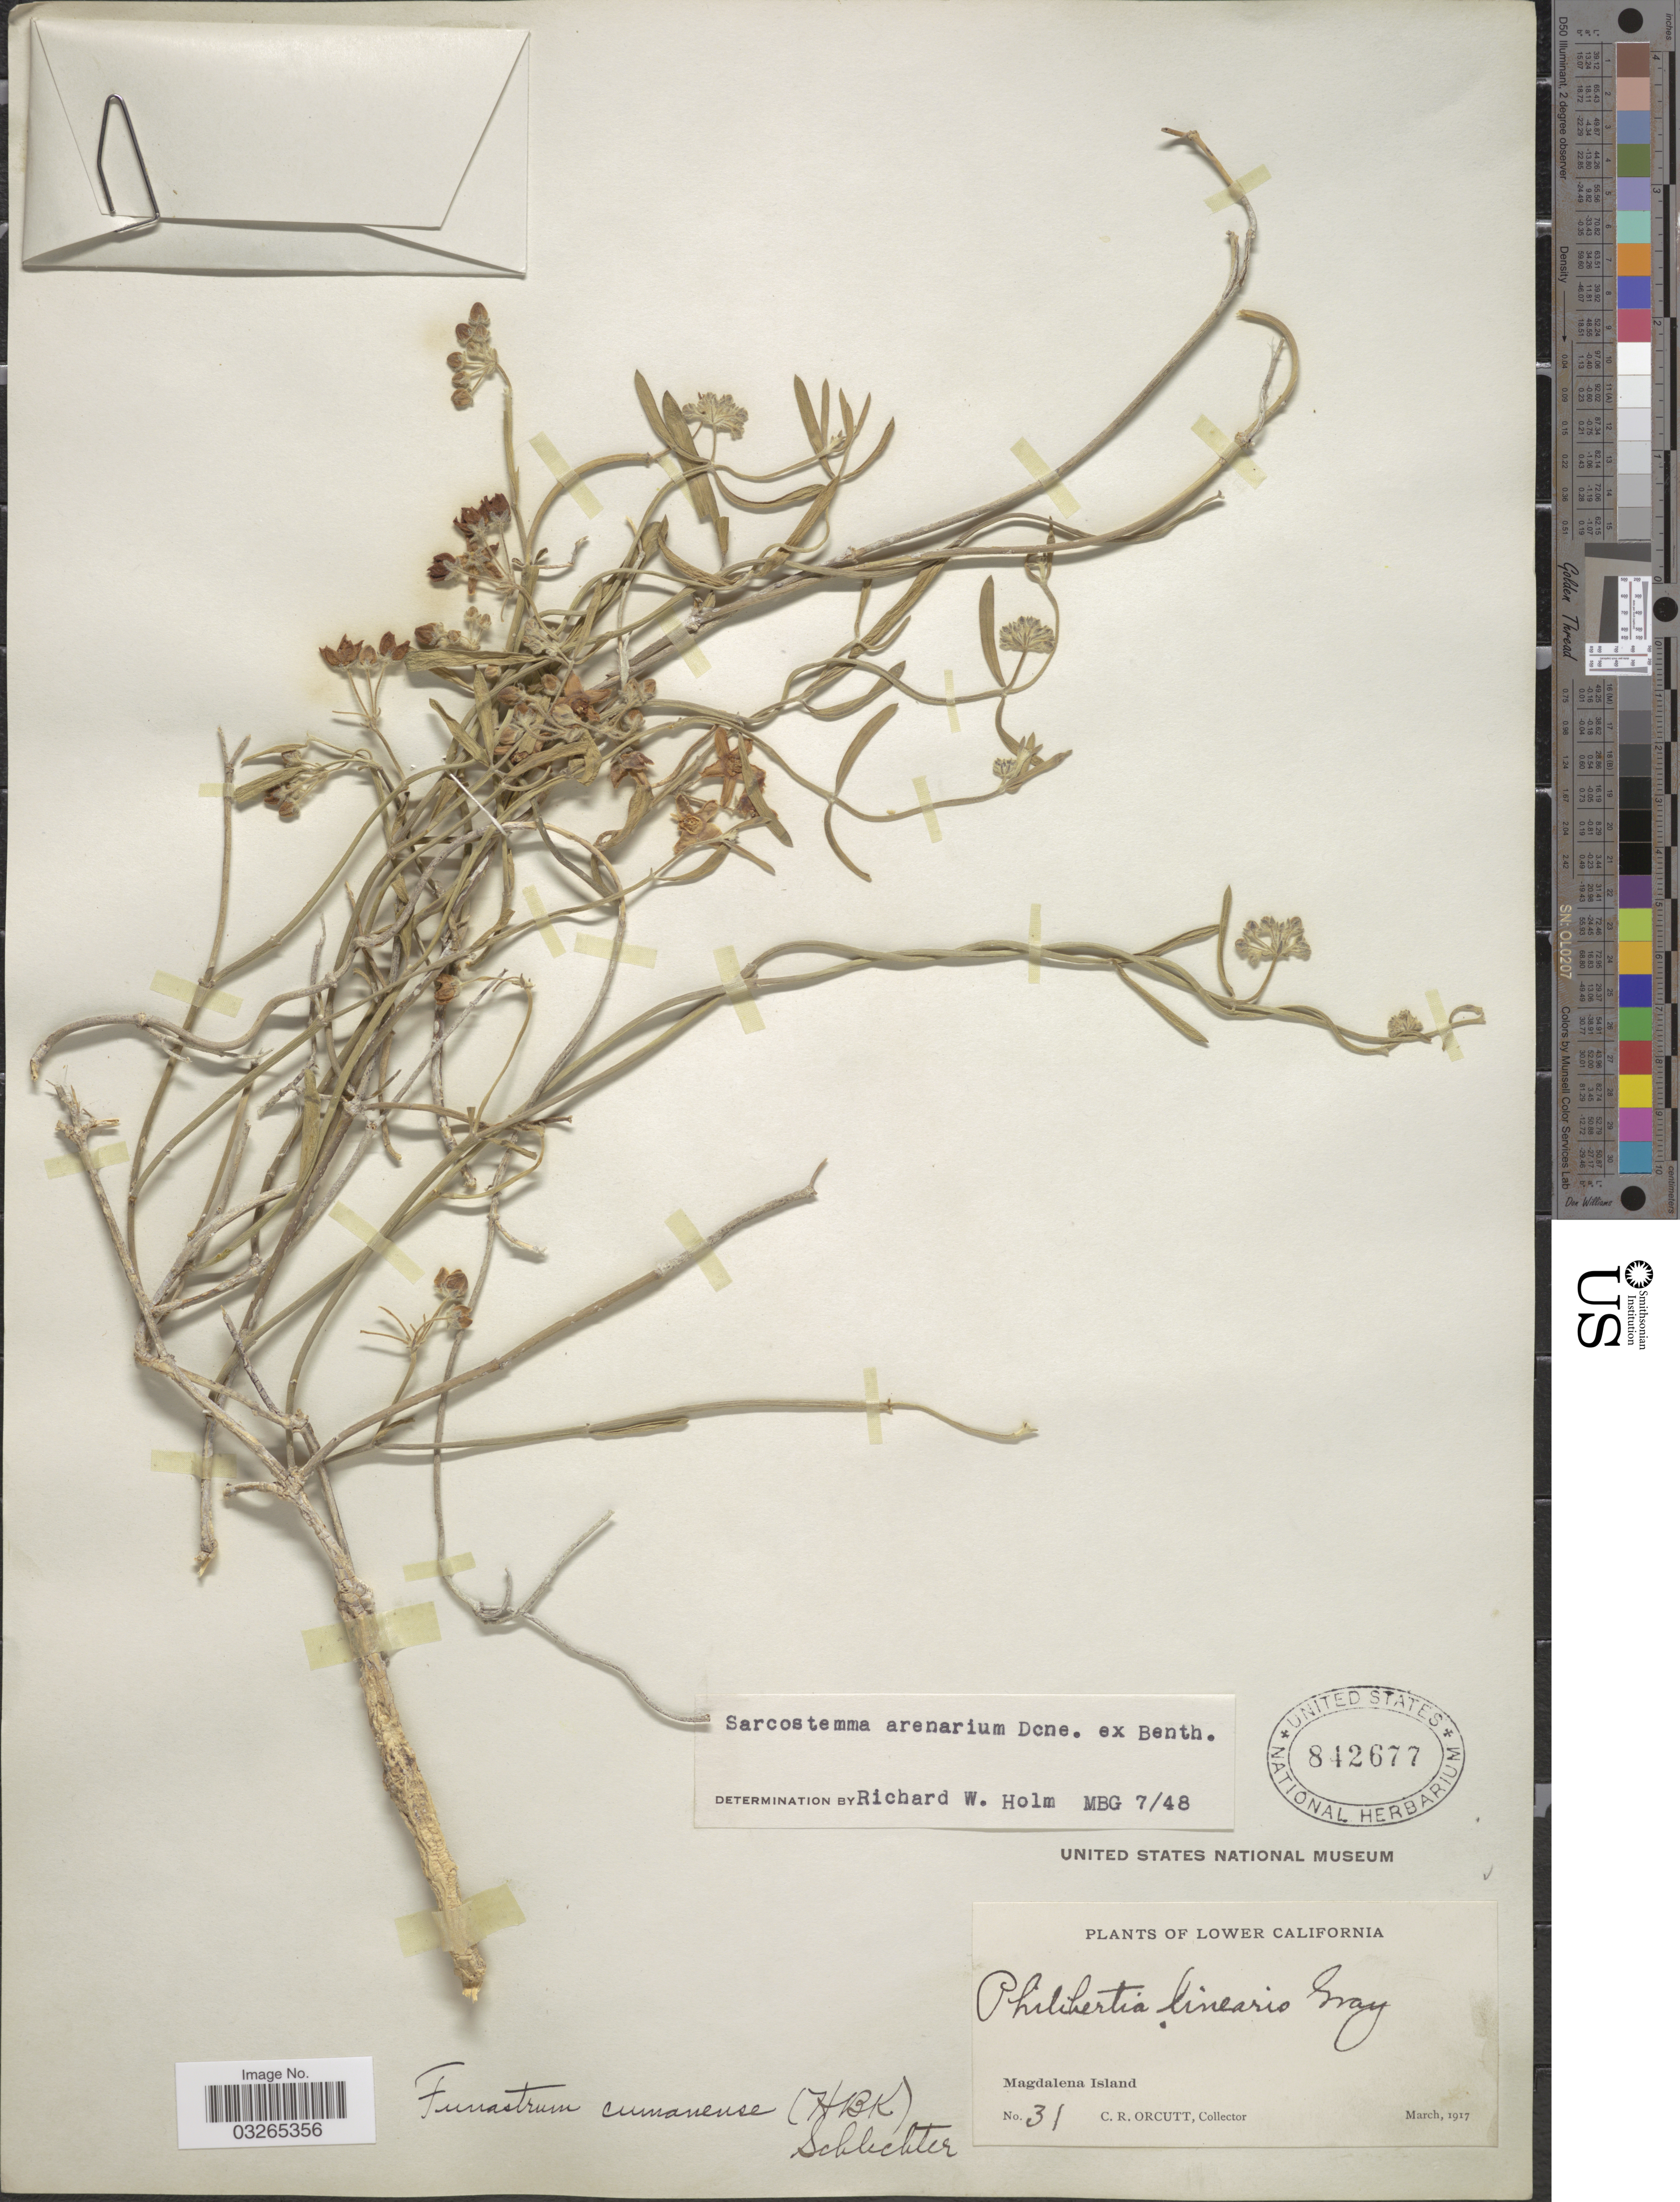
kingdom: Plantae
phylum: Tracheophyta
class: Magnoliopsida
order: Gentianales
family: Apocynaceae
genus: Sarcostemma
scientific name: Sarcostemma arenarium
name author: Decne. ex Benth.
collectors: C. R. Orcutt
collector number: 31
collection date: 1917-03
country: Mexico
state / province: Baja California Sur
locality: Lower California. Magdalena Island.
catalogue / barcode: US 842677